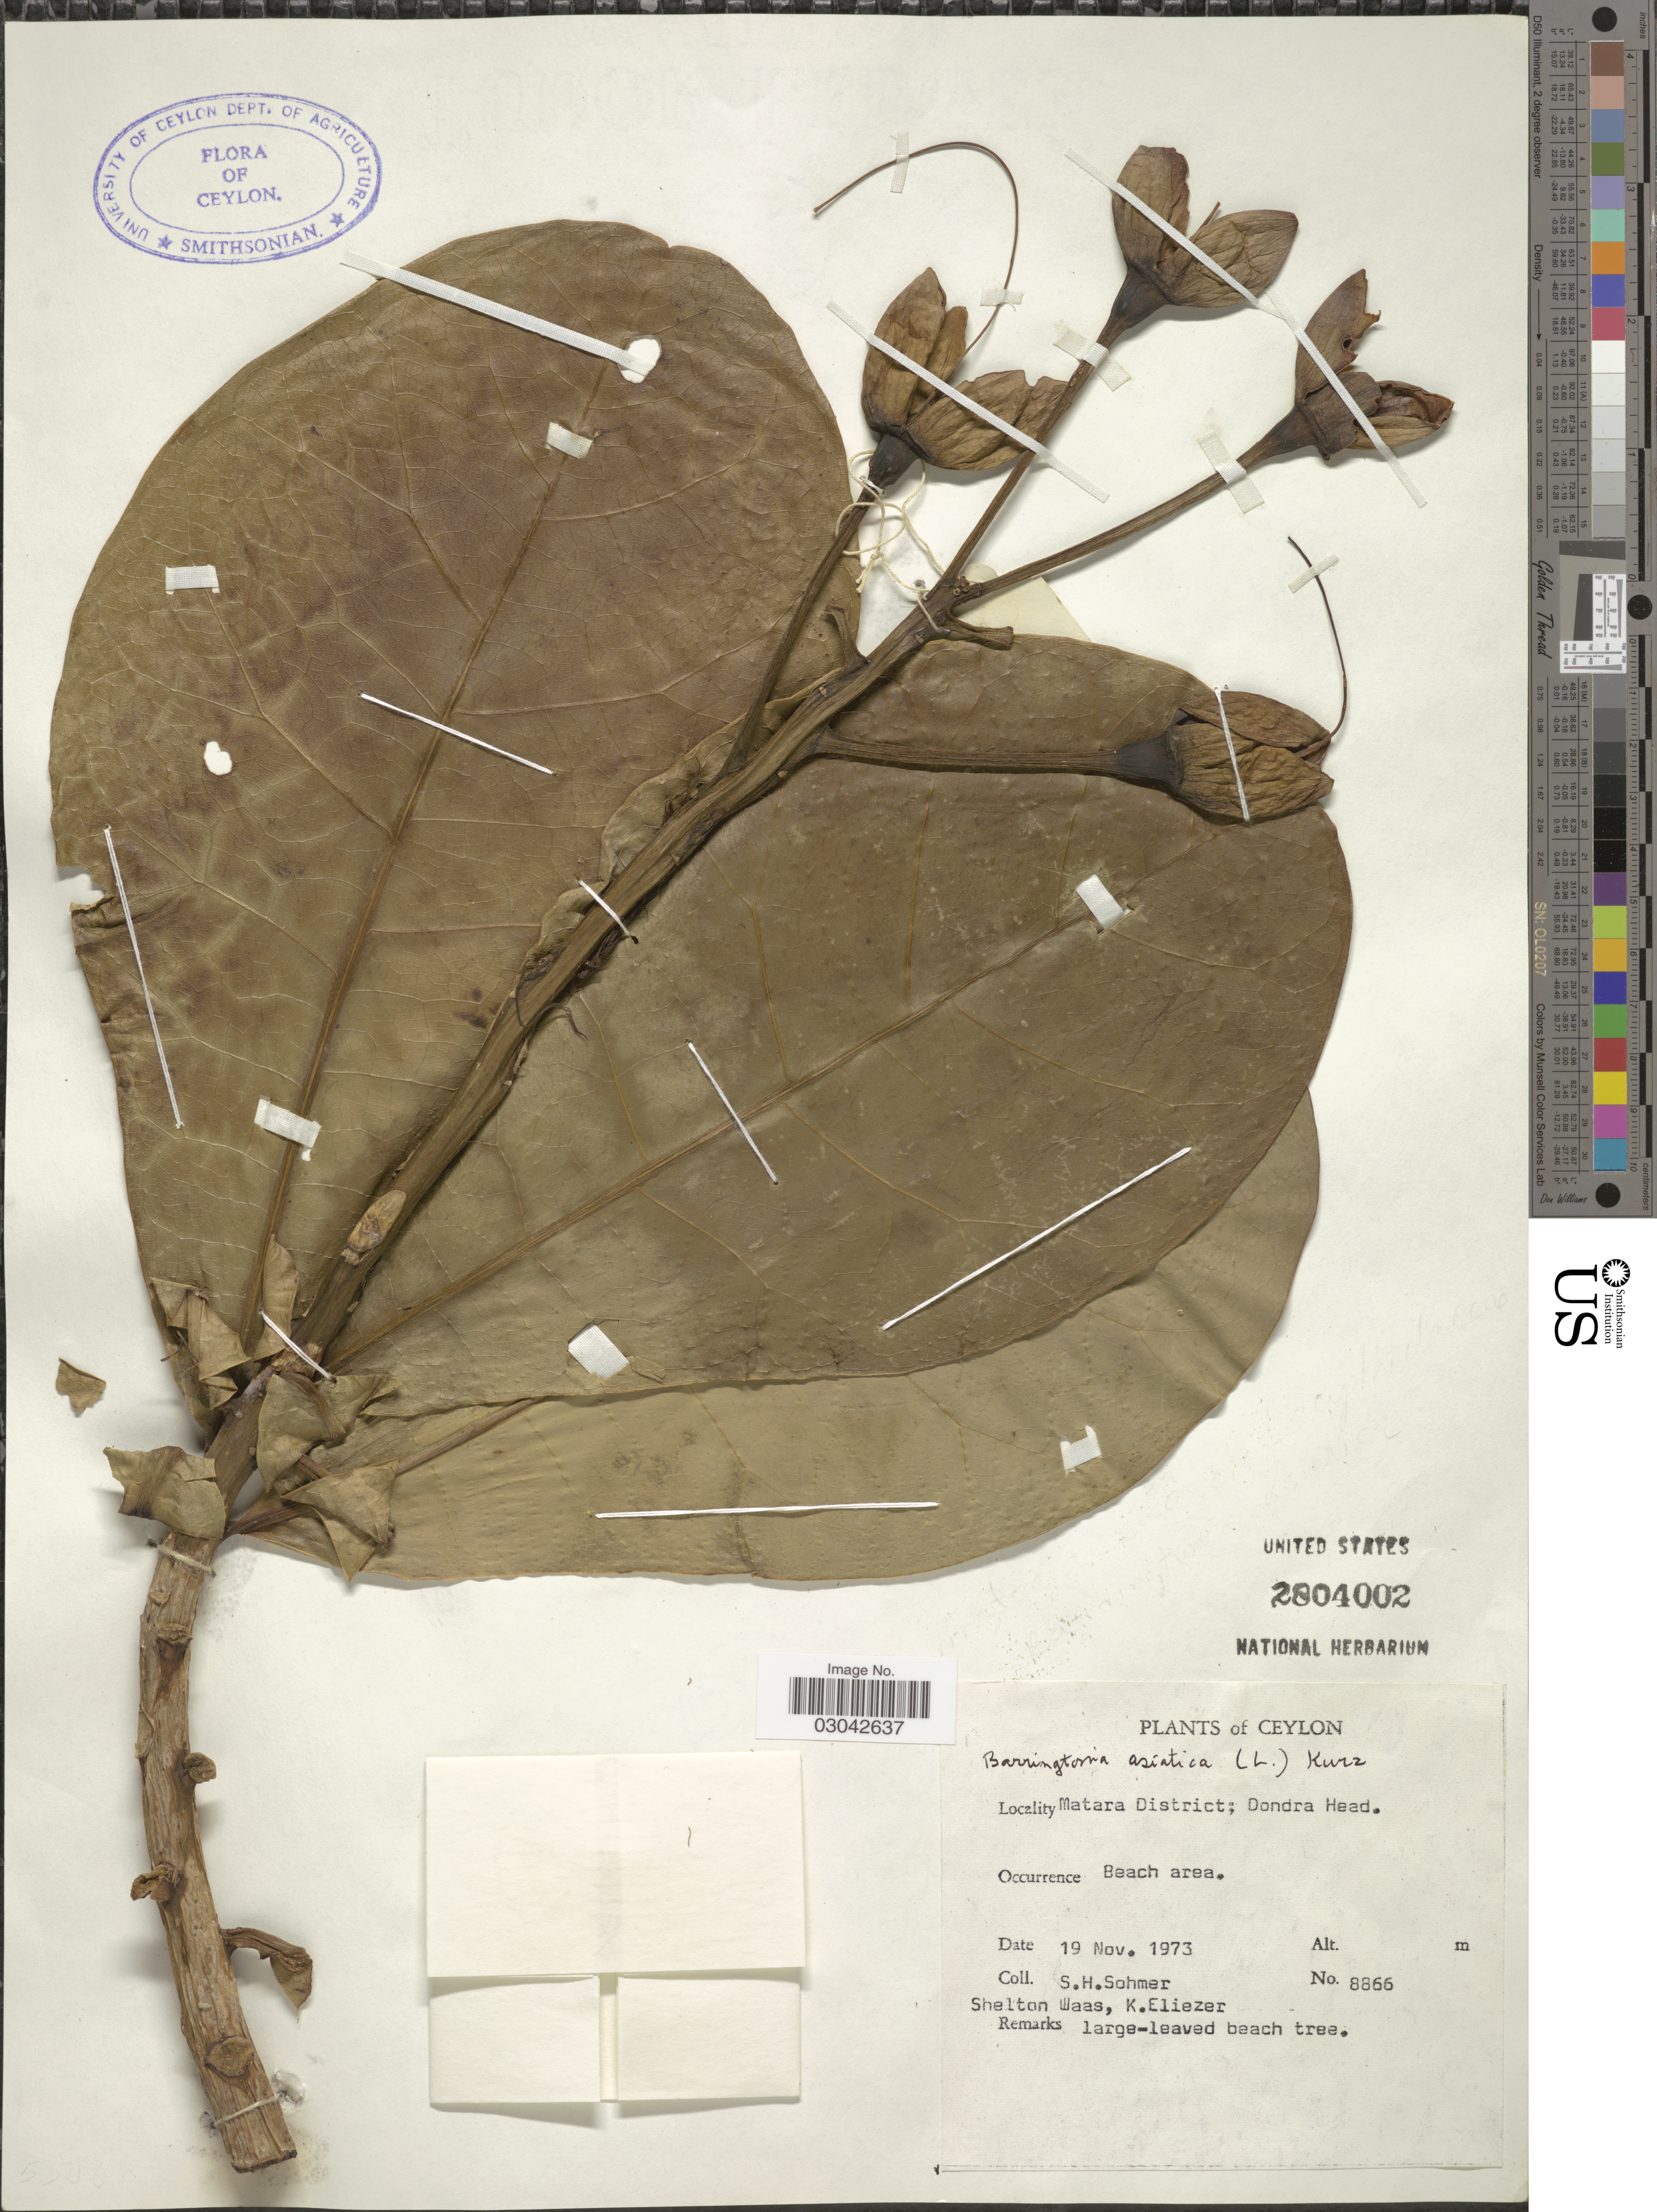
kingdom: Plantae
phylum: Tracheophyta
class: Magnoliopsida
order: Ericales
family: Lecythidaceae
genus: Barringtonia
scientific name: Barringtonia asiatica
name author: (L.) Kurz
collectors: S. H. Sohmer, S. Waas & K. Eliezer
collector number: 8866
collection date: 1973-11-19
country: Sri Lanka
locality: Ceylon. Matara District; Dondra Head. Beach area.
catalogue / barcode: US 2804002